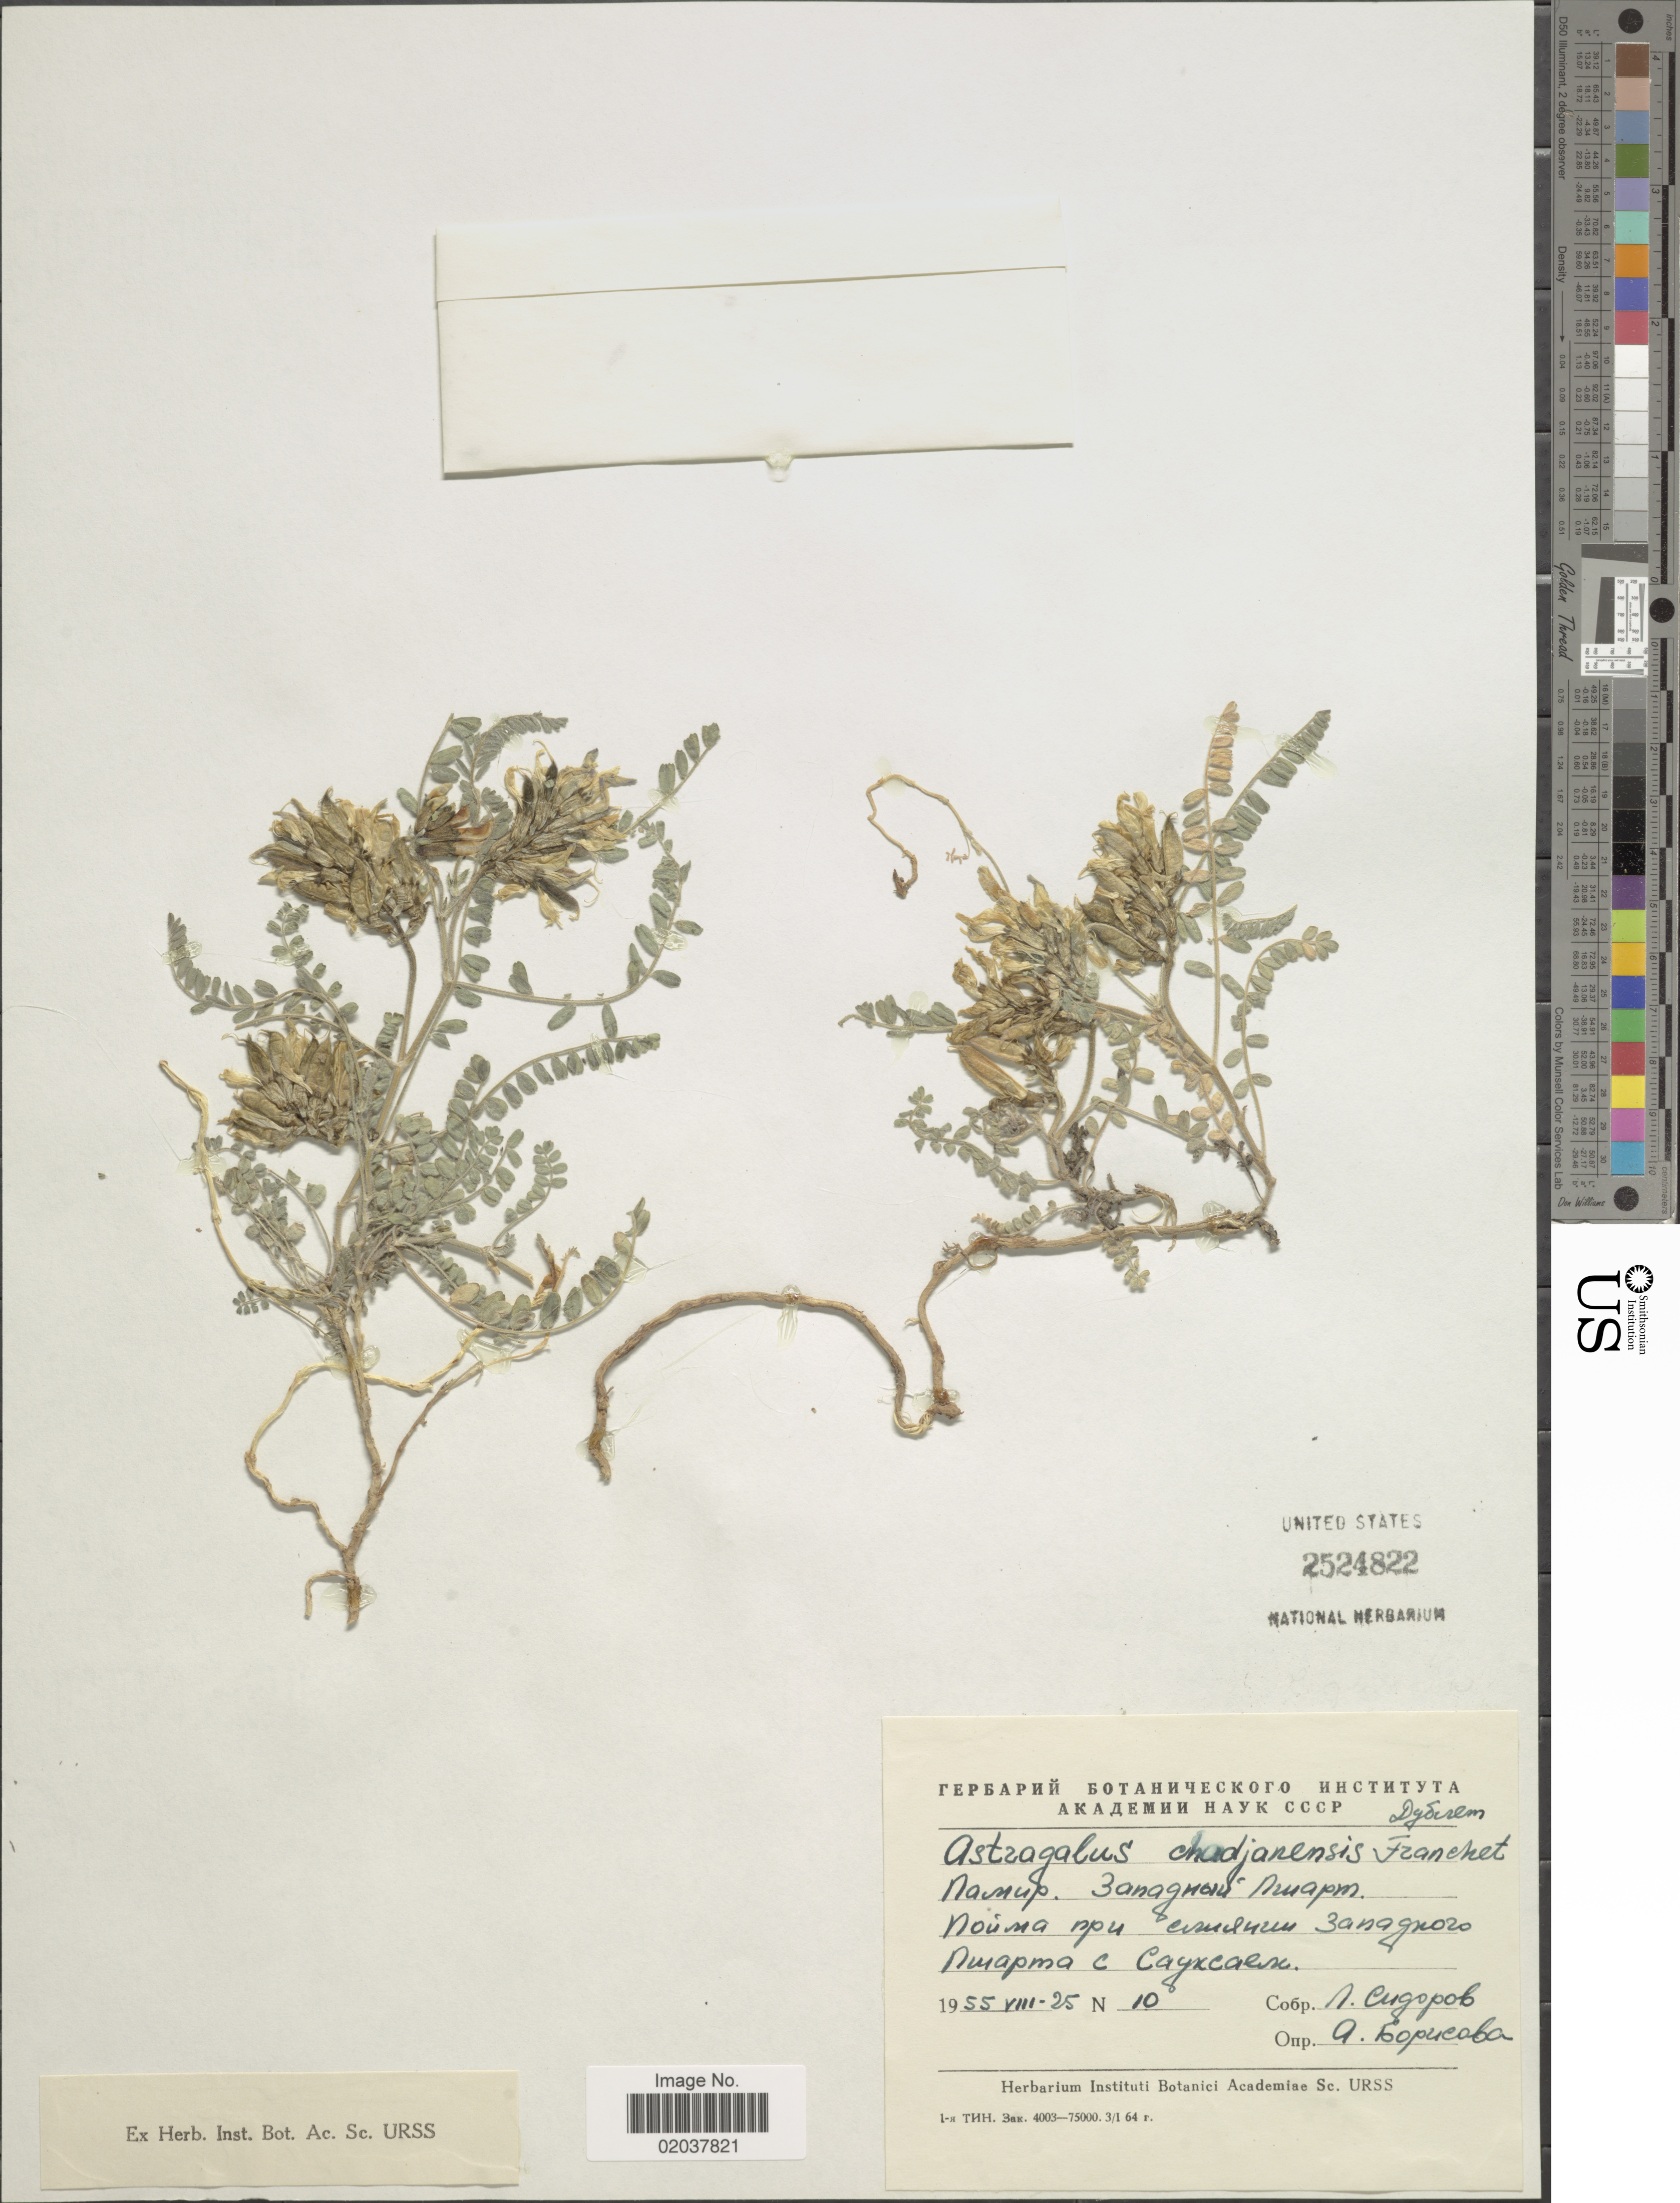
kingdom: Plantae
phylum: Tracheophyta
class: Magnoliopsida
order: Fabales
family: Fabaceae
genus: Astragalus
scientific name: Astragalus chadjanensis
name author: Franch.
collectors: L. Sidorov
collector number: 10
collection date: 1955-08-25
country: Tajikistan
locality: W of Pshart Valley, near Sauksai River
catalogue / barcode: US 2524822